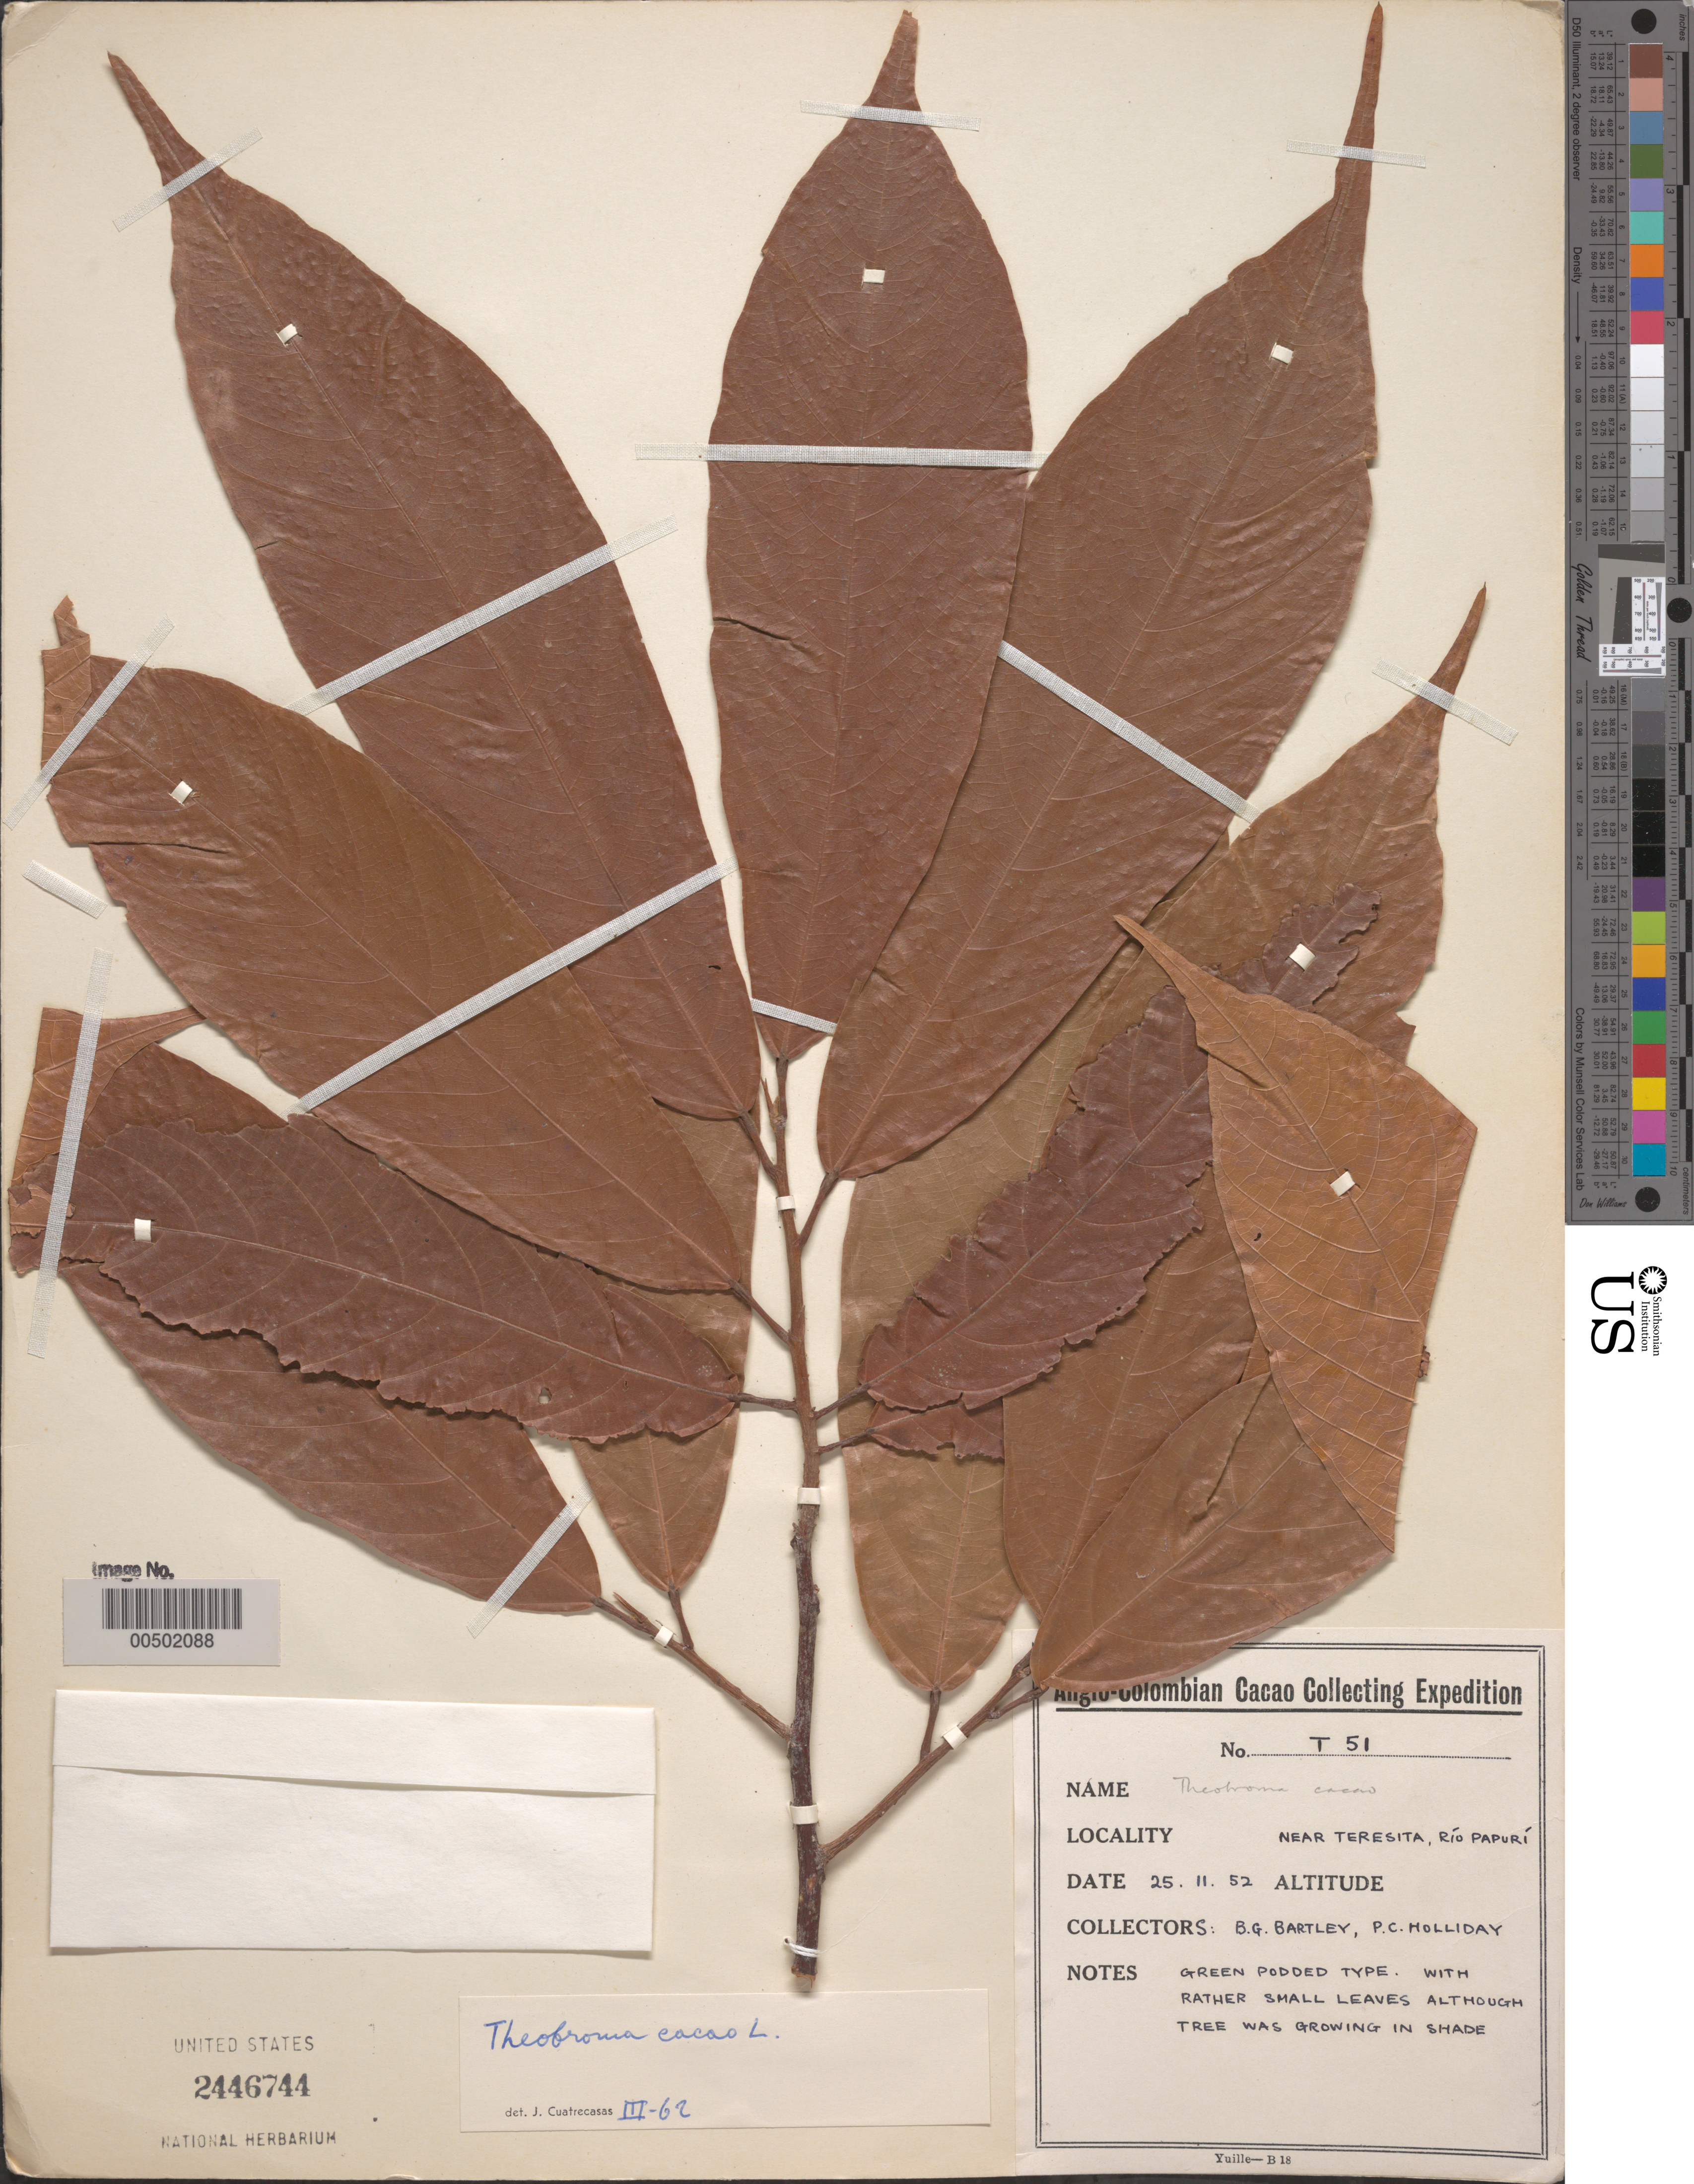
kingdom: Plantae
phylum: Tracheophyta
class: Magnoliopsida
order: Malvales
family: Malvaceae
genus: Theobroma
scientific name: Theobroma cacao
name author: L.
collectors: B. Bartley & P. C. Holliday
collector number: T51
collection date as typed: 25 Nov 1952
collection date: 1952-11-25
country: Colombia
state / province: Vaupés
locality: Near Teresita, Río Papurí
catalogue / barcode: US 2446744